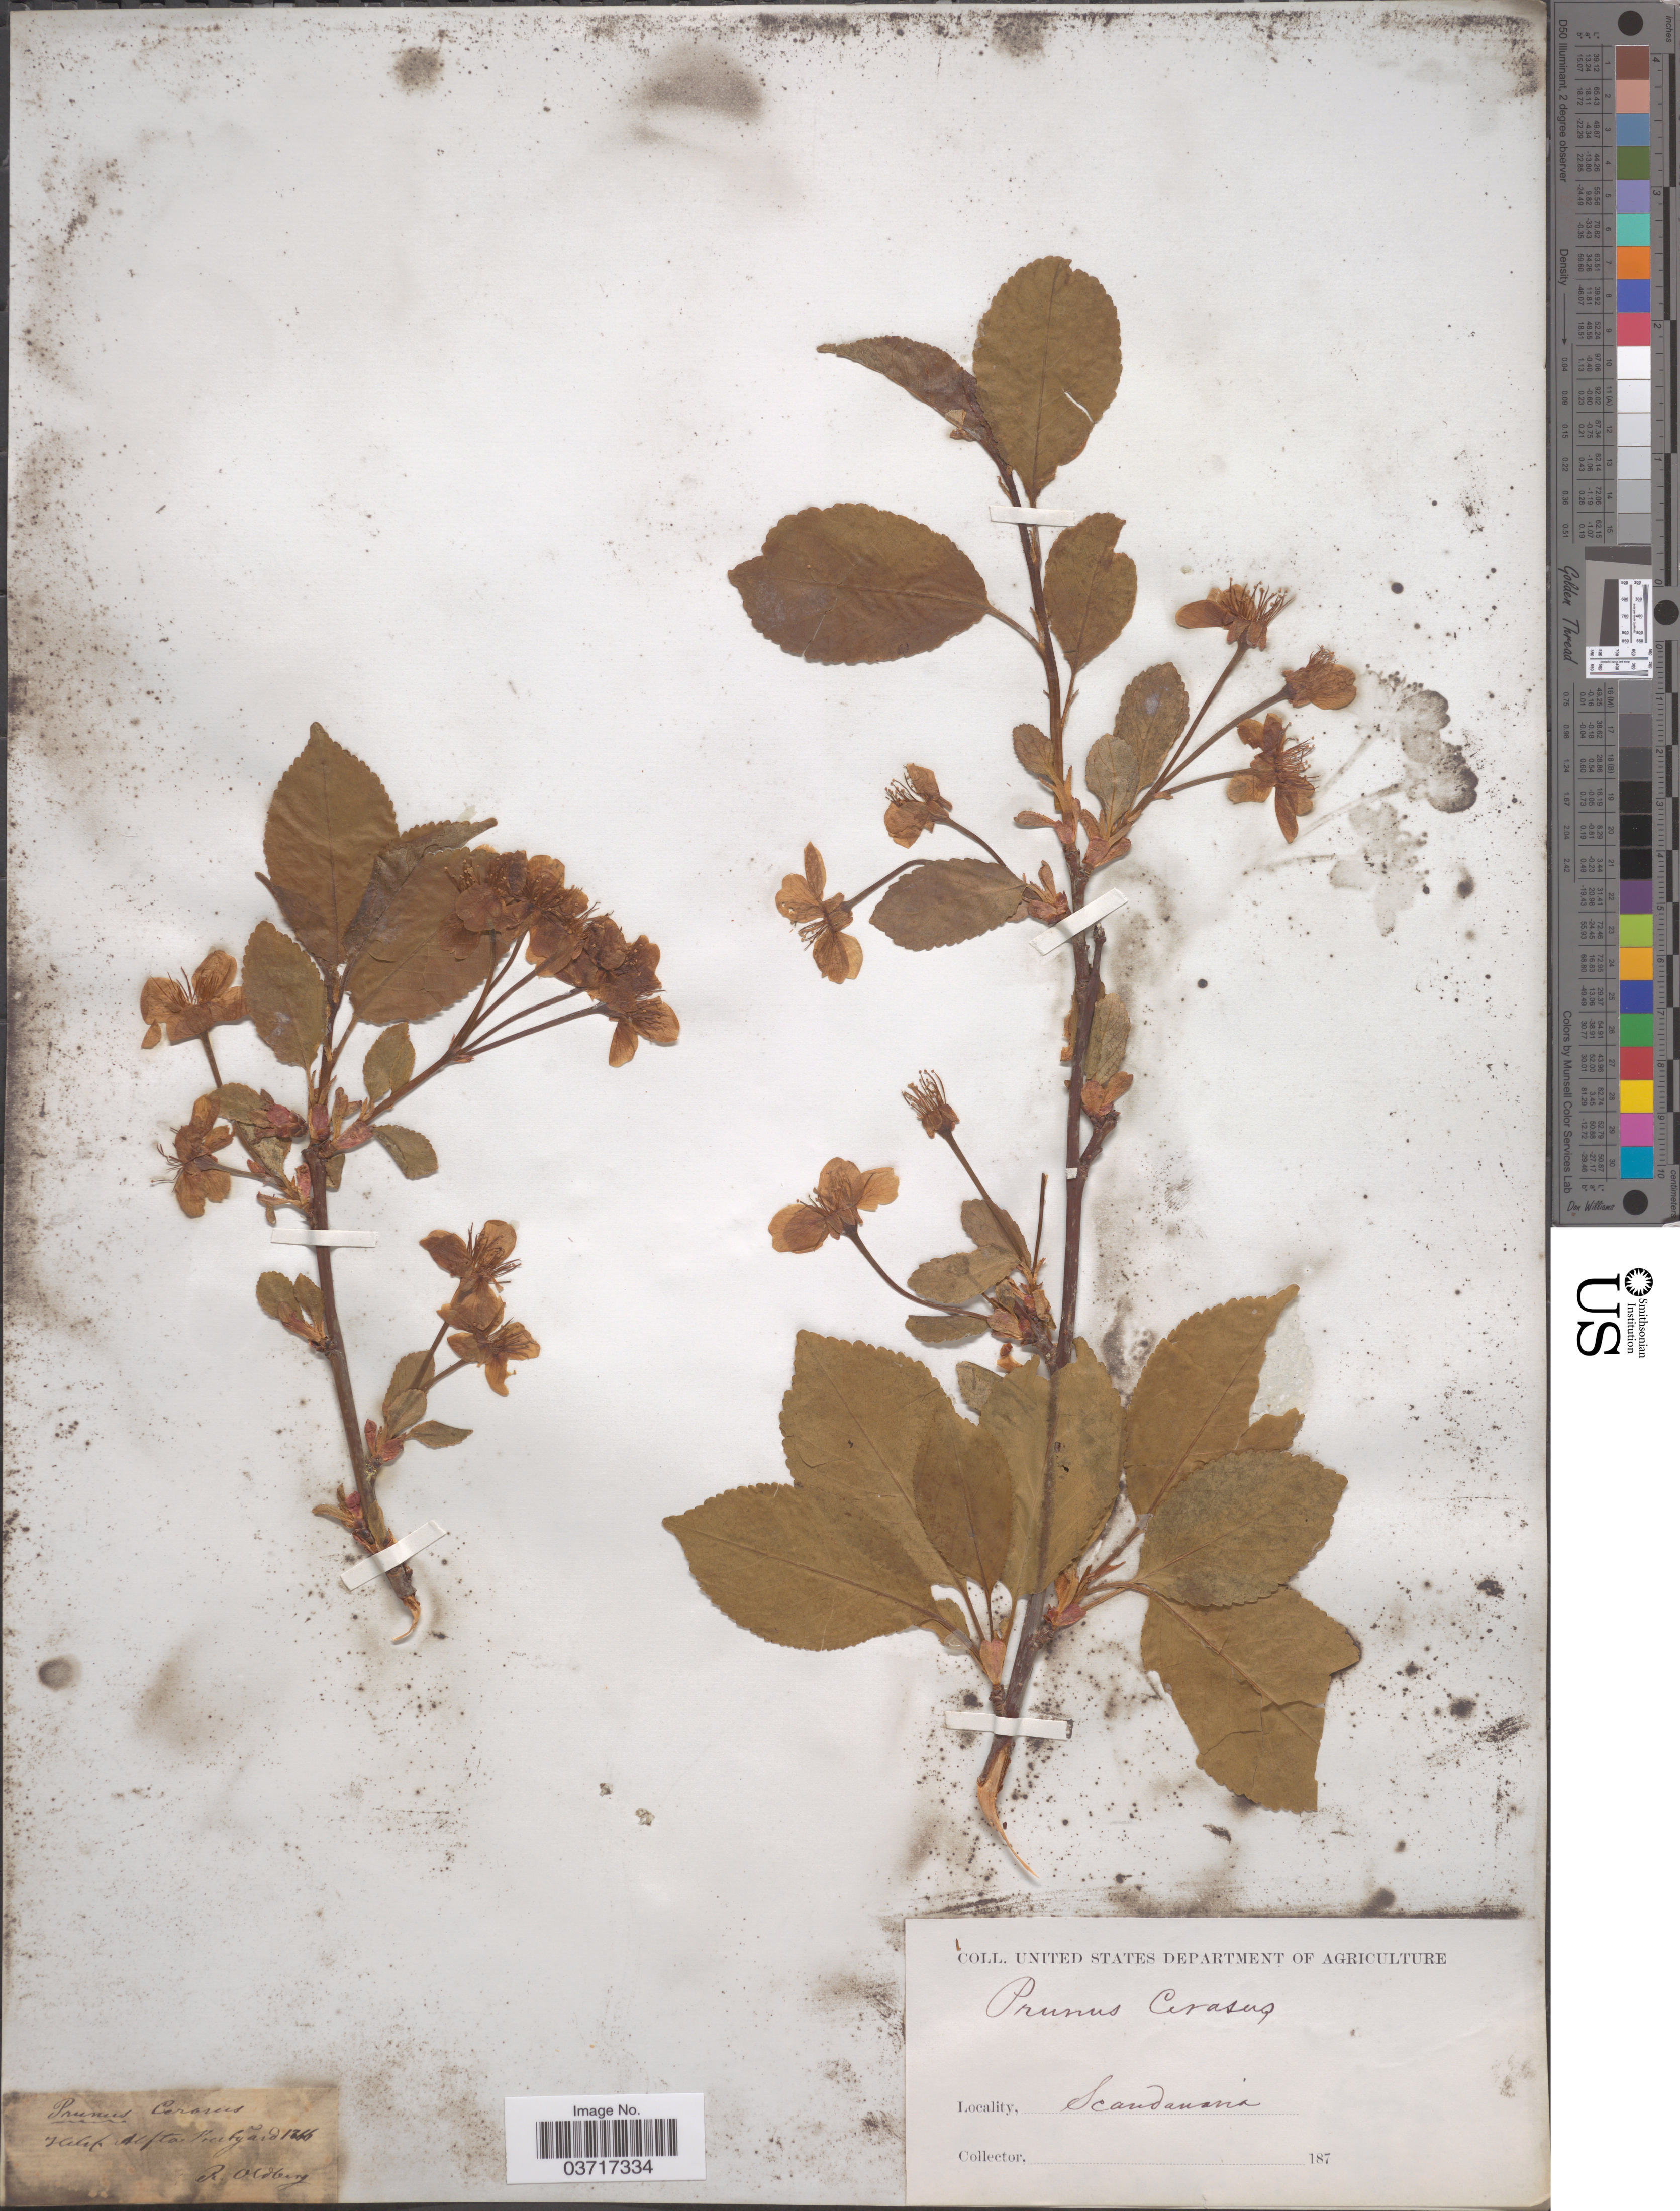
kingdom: Plantae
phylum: Tracheophyta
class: Magnoliopsida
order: Rosales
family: Rosaceae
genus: Prunus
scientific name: Prunus cerasus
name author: L.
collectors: R. Oldberg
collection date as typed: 187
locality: Scandanavia.